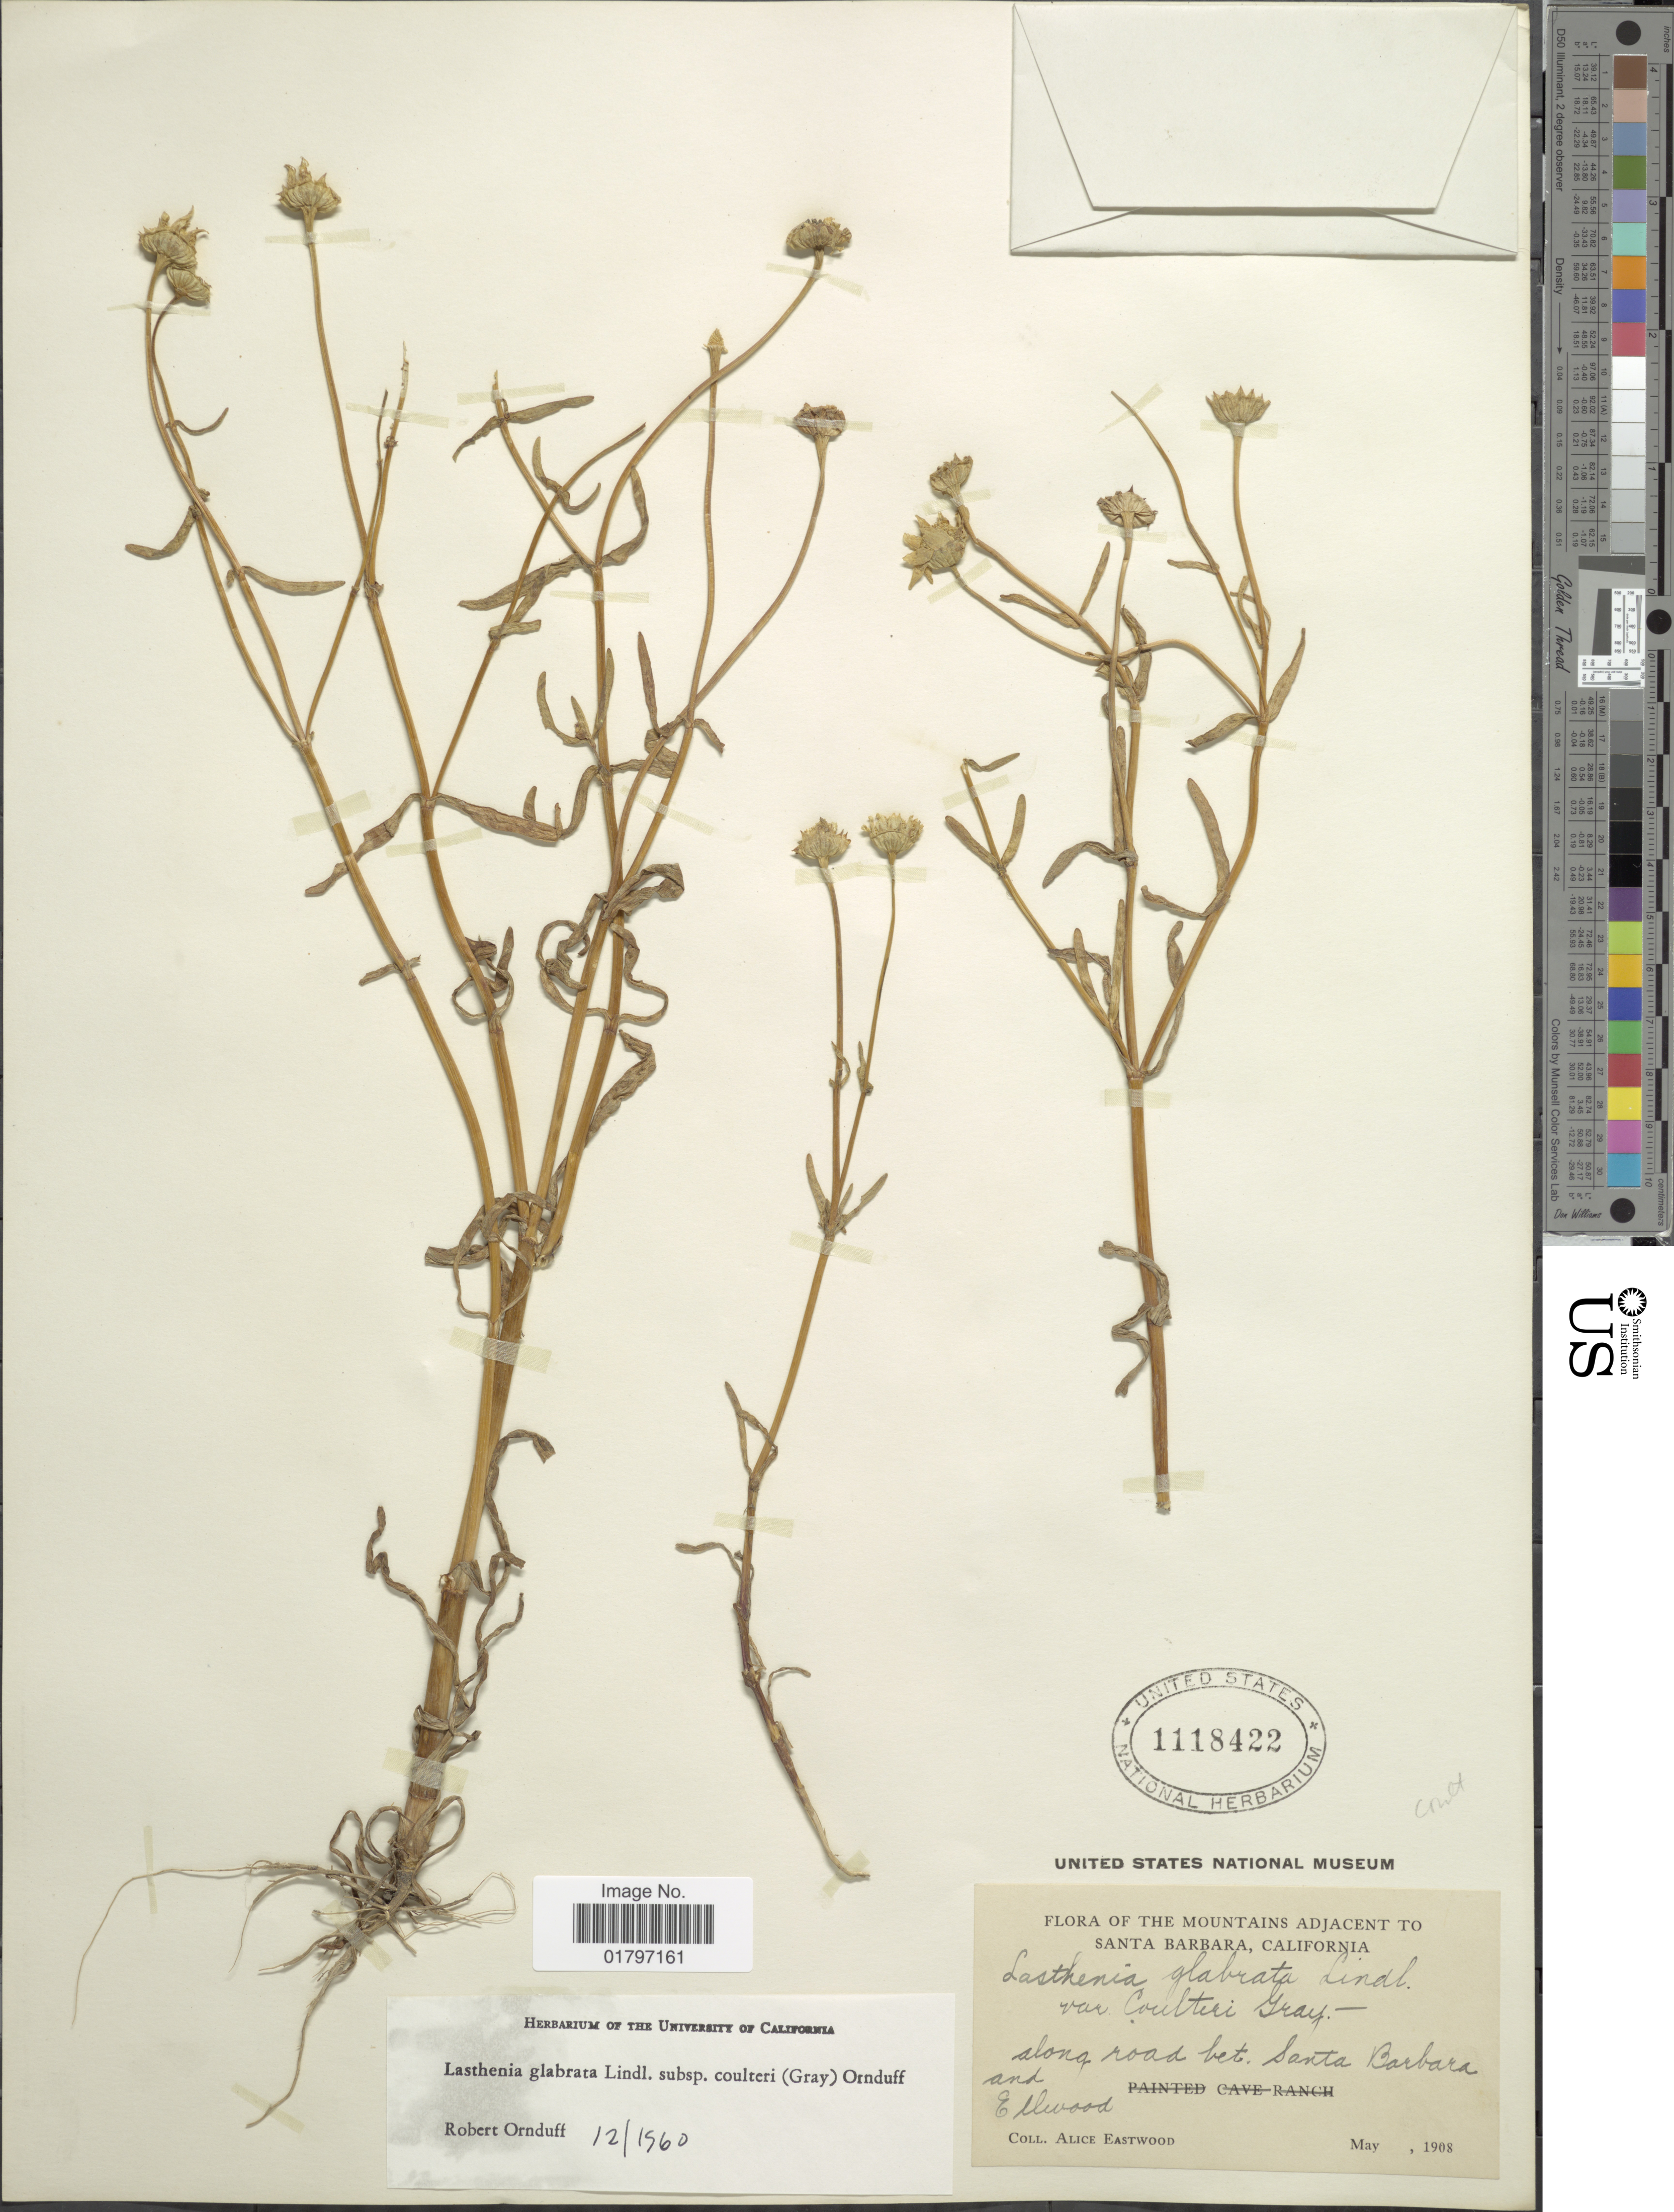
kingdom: Plantae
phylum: Tracheophyta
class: Magnoliopsida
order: Asterales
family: Asteraceae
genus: Lasthenia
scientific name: Lasthenia glabrata subsp. coulteri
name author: (A. Gray) Ornduff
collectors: A. Eastwood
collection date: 1908-05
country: United States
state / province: California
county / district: Santa Barbara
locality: Mountains adjacent to Santa Barbara, California. Along road bet. Santa Barbara and Ellwood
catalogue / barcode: US 1118422